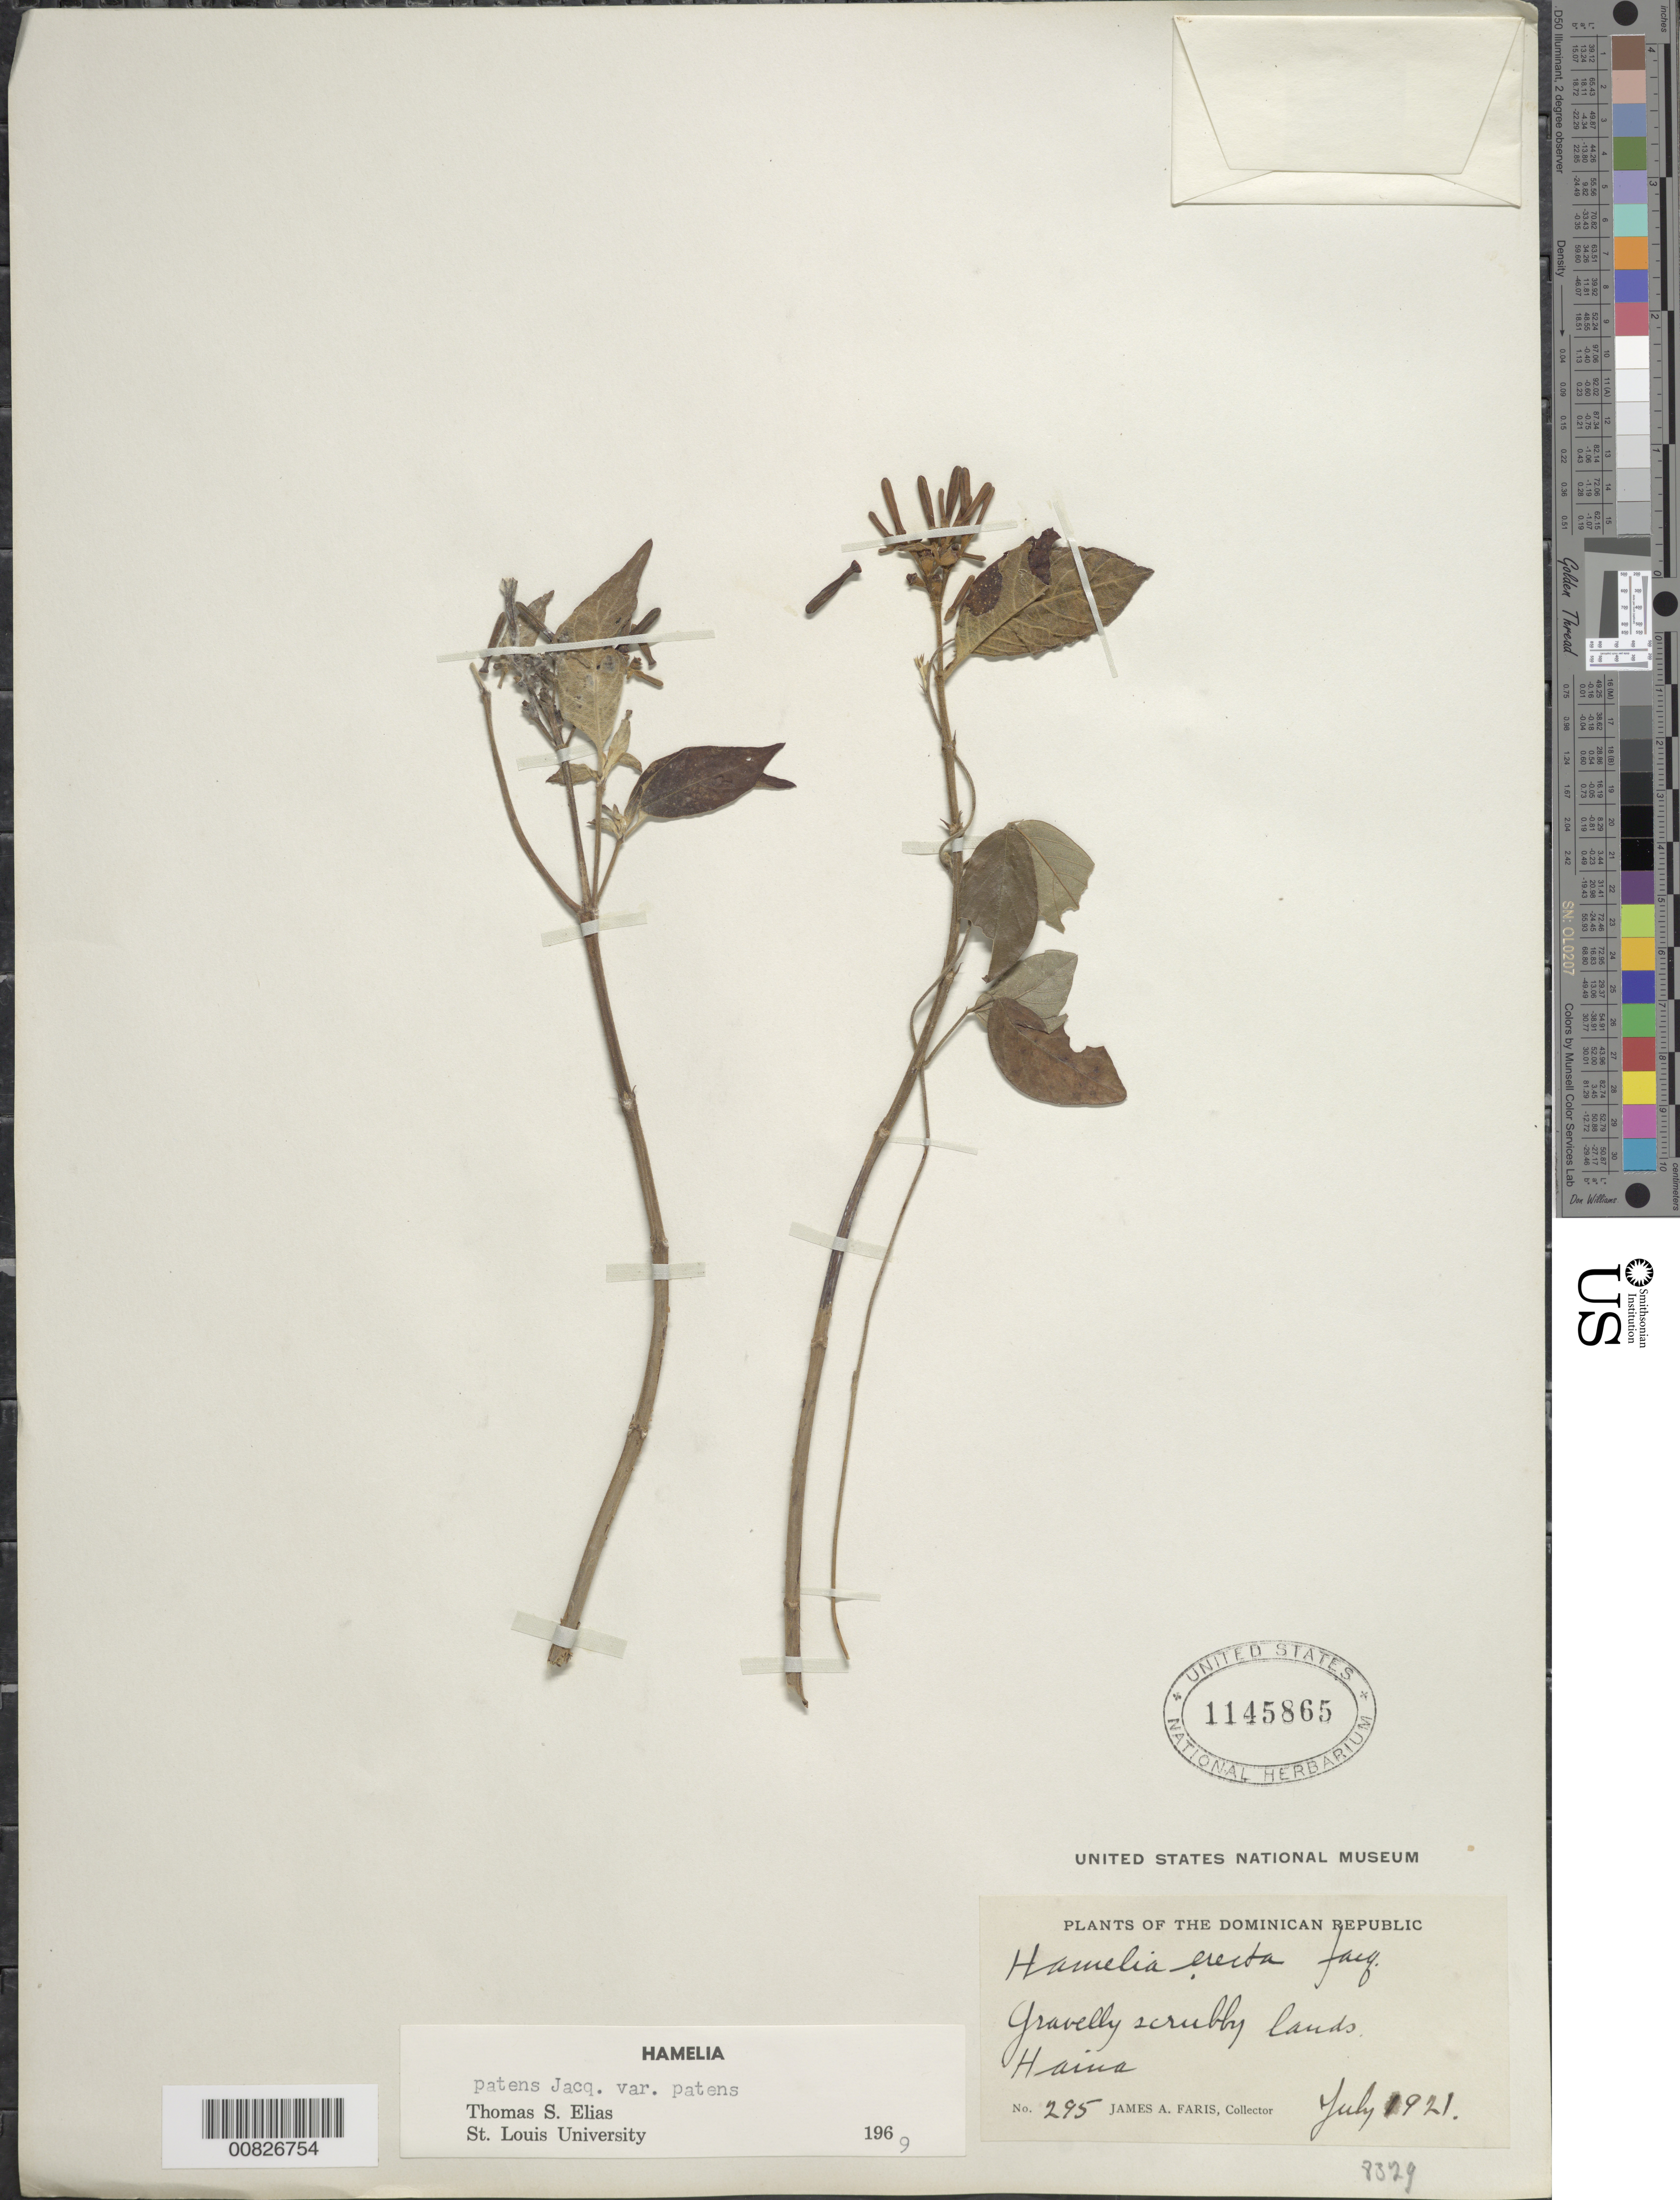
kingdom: Plantae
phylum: Tracheophyta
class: Magnoliopsida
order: Gentianales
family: Rubiaceae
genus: Hamelia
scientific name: Hamelia patens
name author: Jacq.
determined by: Elias, T. S.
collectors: J. Faris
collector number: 295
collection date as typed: Jul 1921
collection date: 1921-07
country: Dominican Republic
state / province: San Cristóbal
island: Hispaniola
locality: Haina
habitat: Gravelly scrubby lands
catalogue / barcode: US 1145865